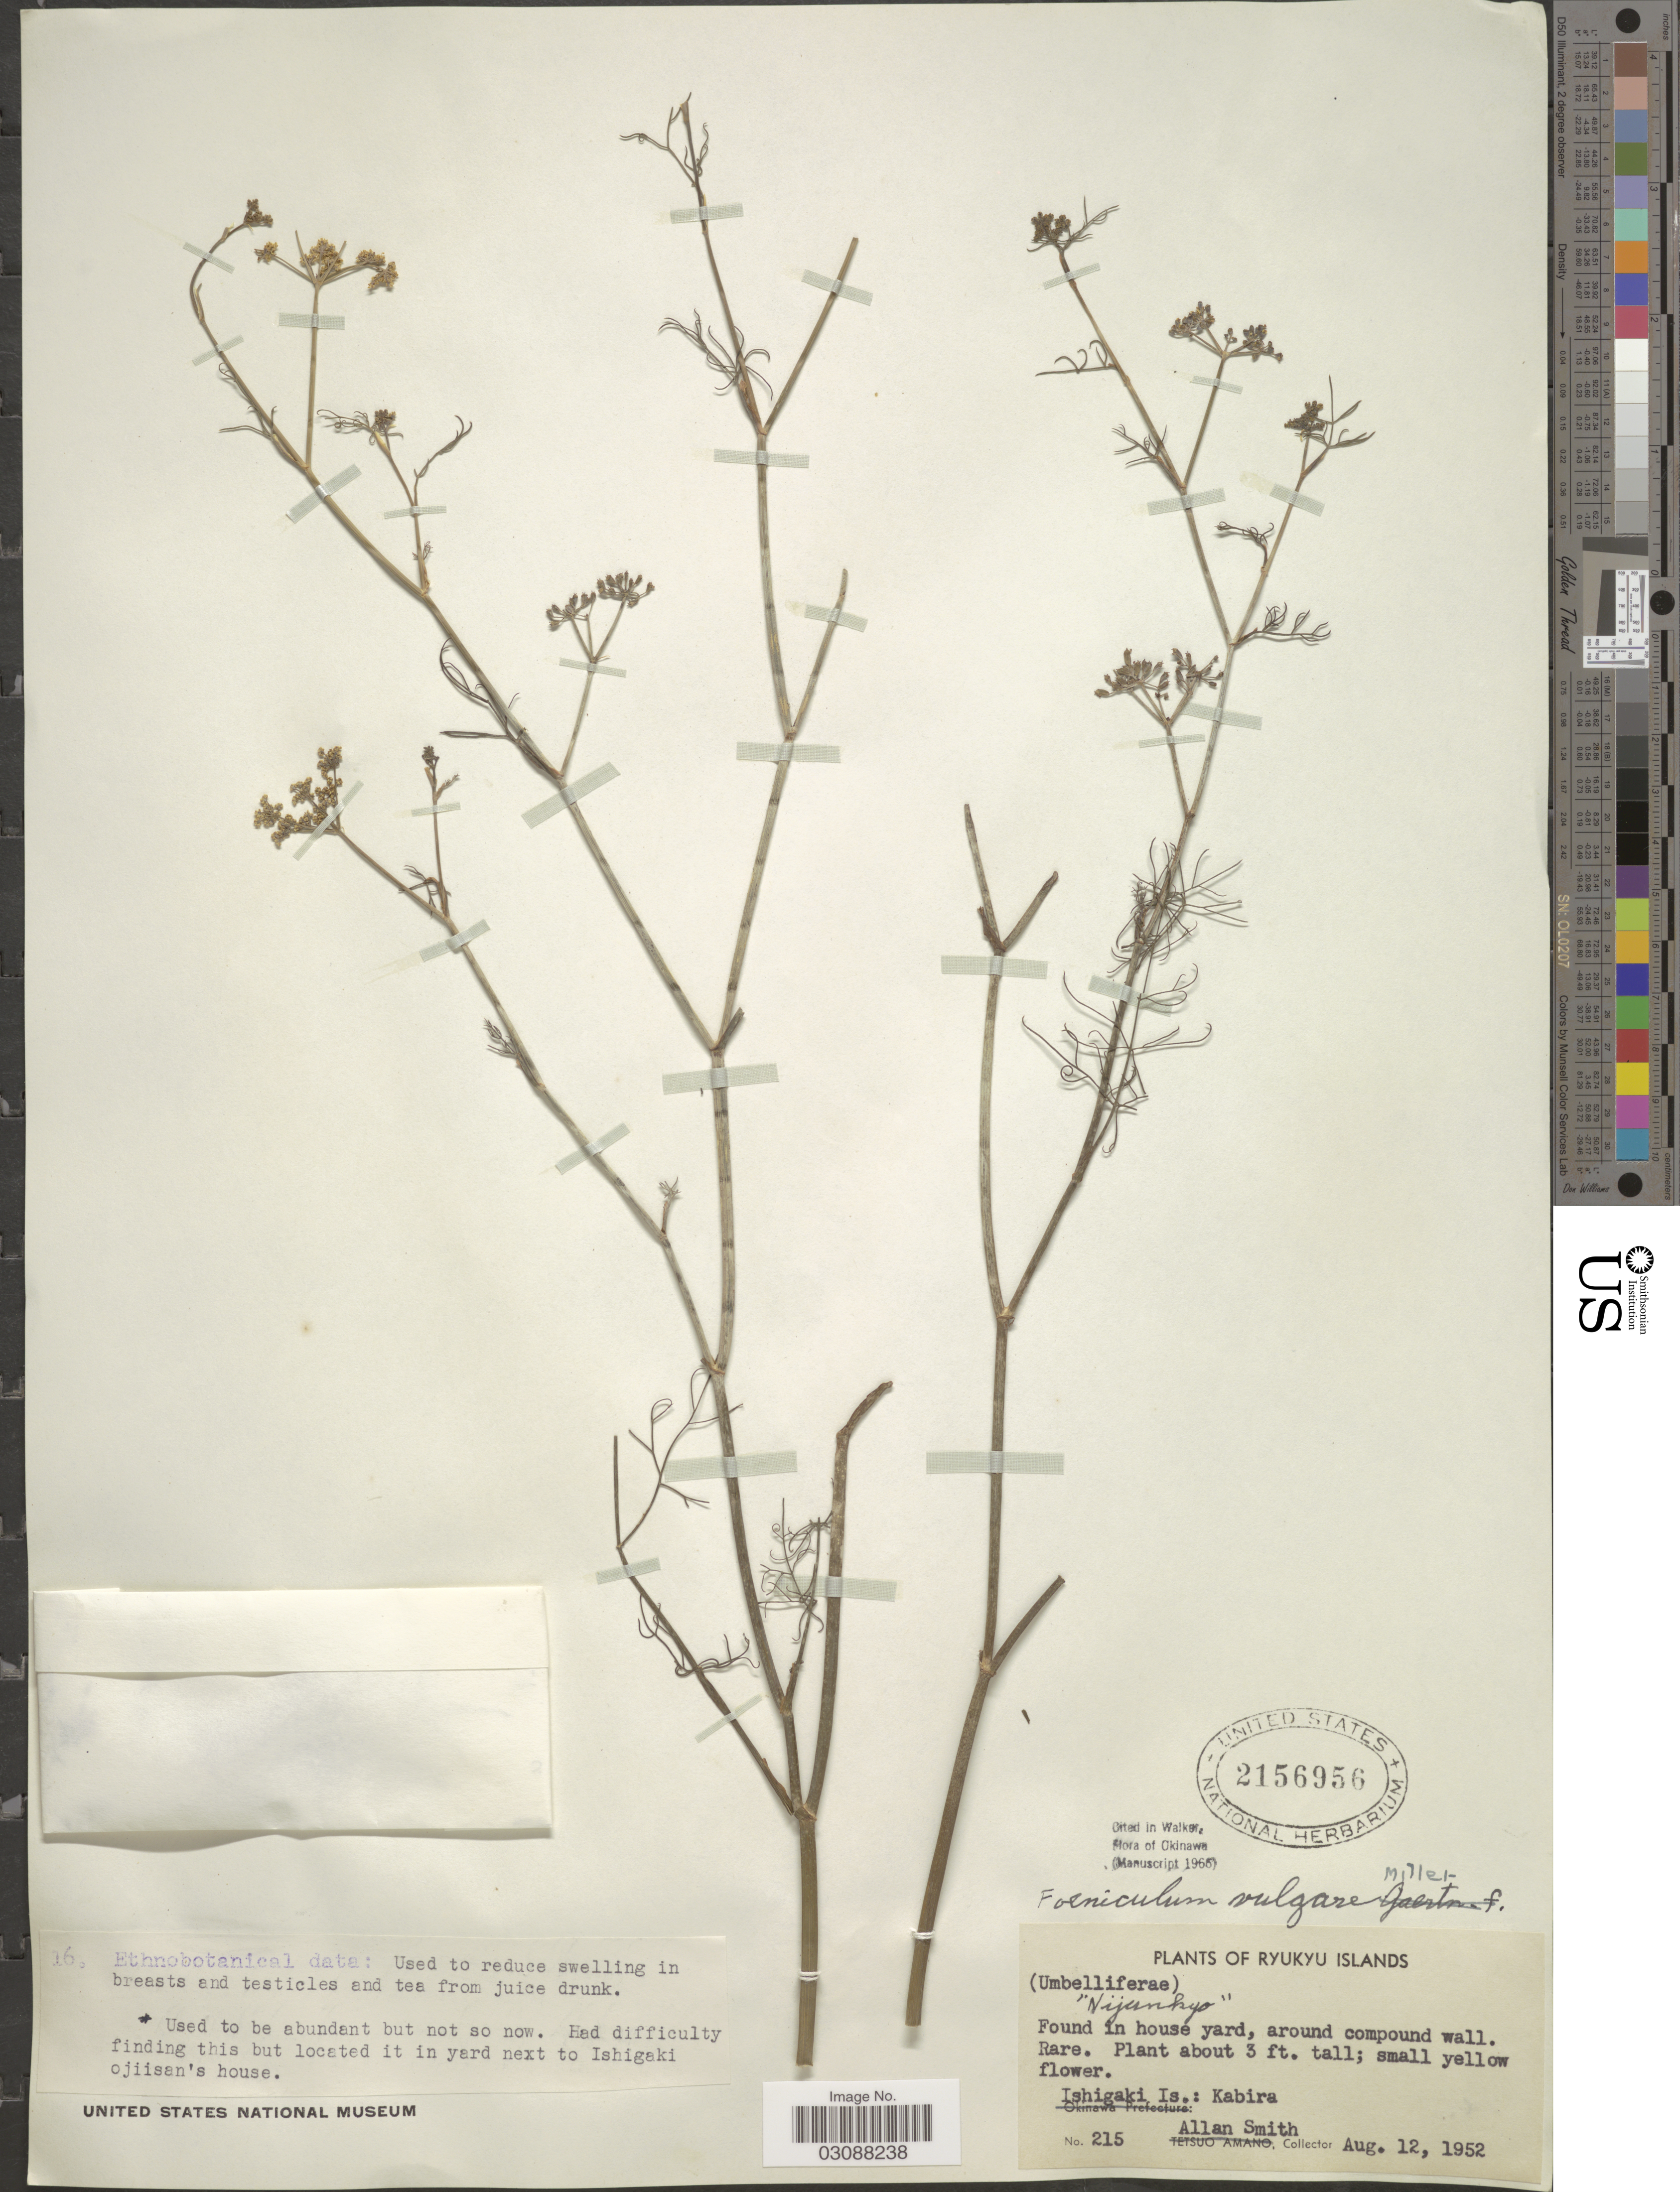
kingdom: Plantae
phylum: Tracheophyta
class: Magnoliopsida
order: Apiales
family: Apiaceae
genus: Foeniculum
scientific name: Foeniculum vulgare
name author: Mill.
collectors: A. Smith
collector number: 215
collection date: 1952-08-12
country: Japan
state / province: Okinawa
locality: Ryukyu Island. Ishigaki Is.: Kabira.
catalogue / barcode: US 2156956